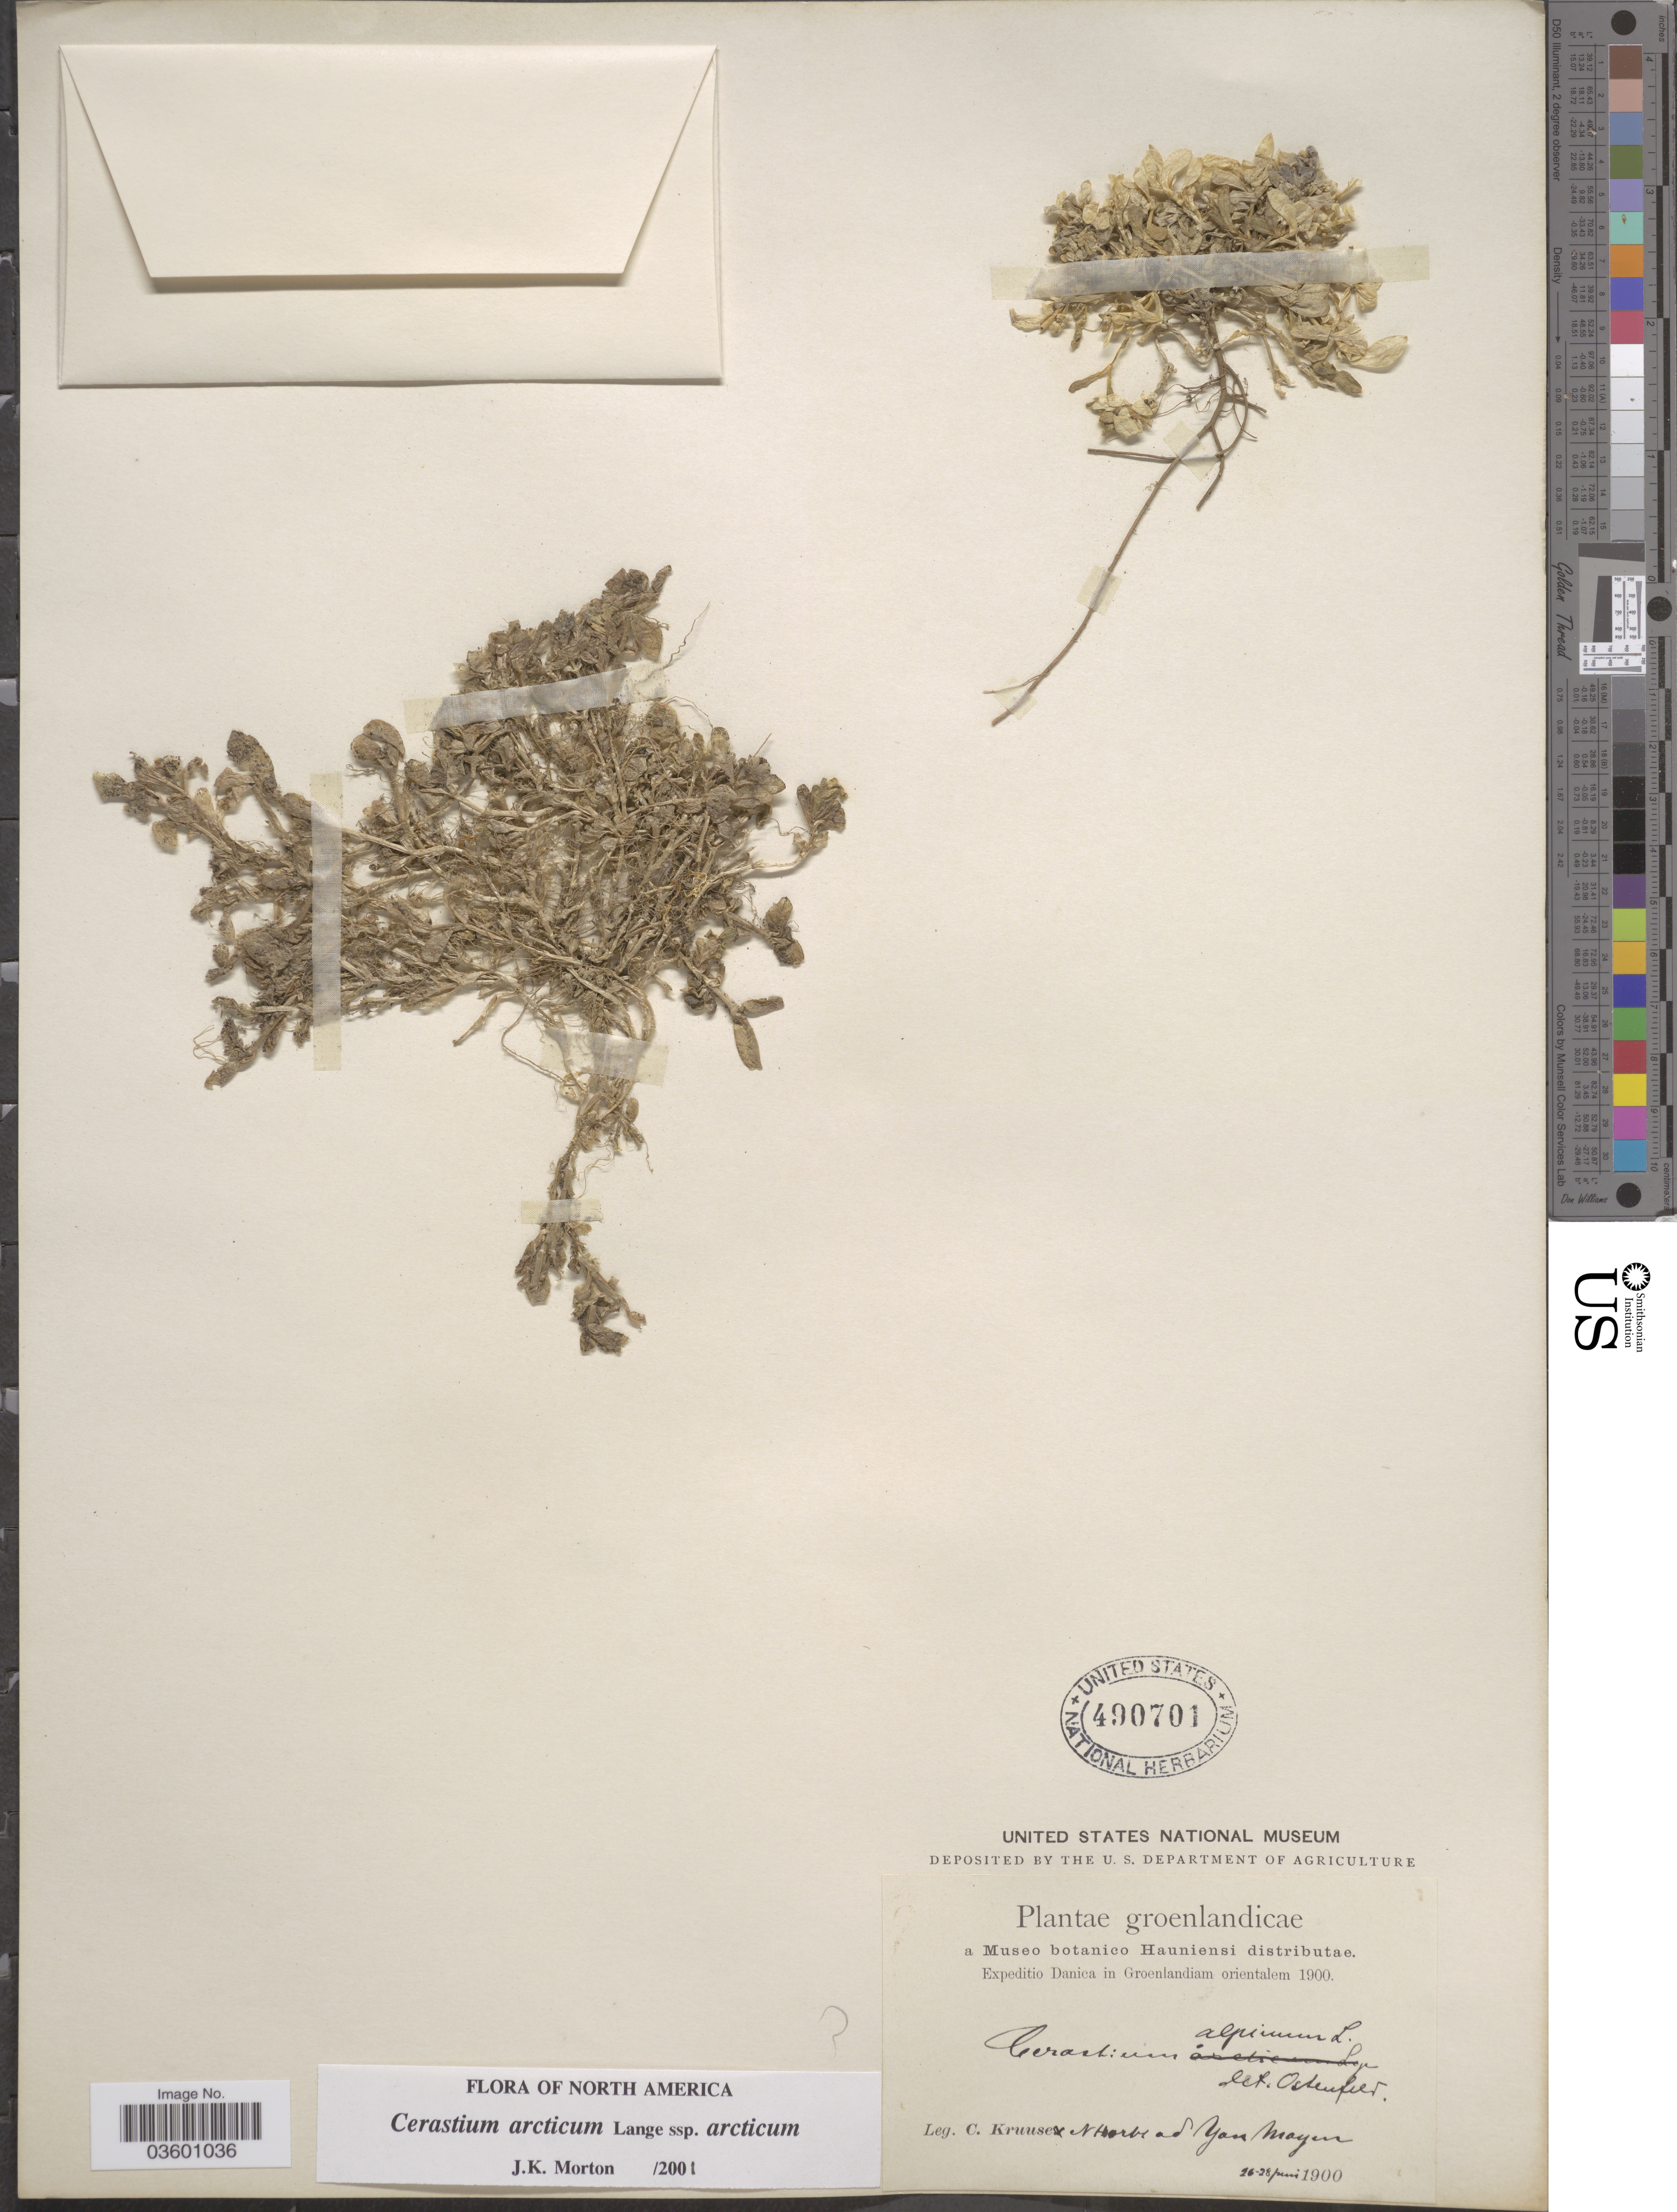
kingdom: Plantae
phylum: Tracheophyta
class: Magnoliopsida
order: Caryophyllales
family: Caryophyllaceae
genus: Cerastium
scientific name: Cerastium arcticum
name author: Lange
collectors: C. Kruuse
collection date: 1900-06-26/1900-06-28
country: Greenland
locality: Groenlandiam orientalem. N Horbe [interpreted] ad Yan [interpreted] Mayen.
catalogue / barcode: US 490701